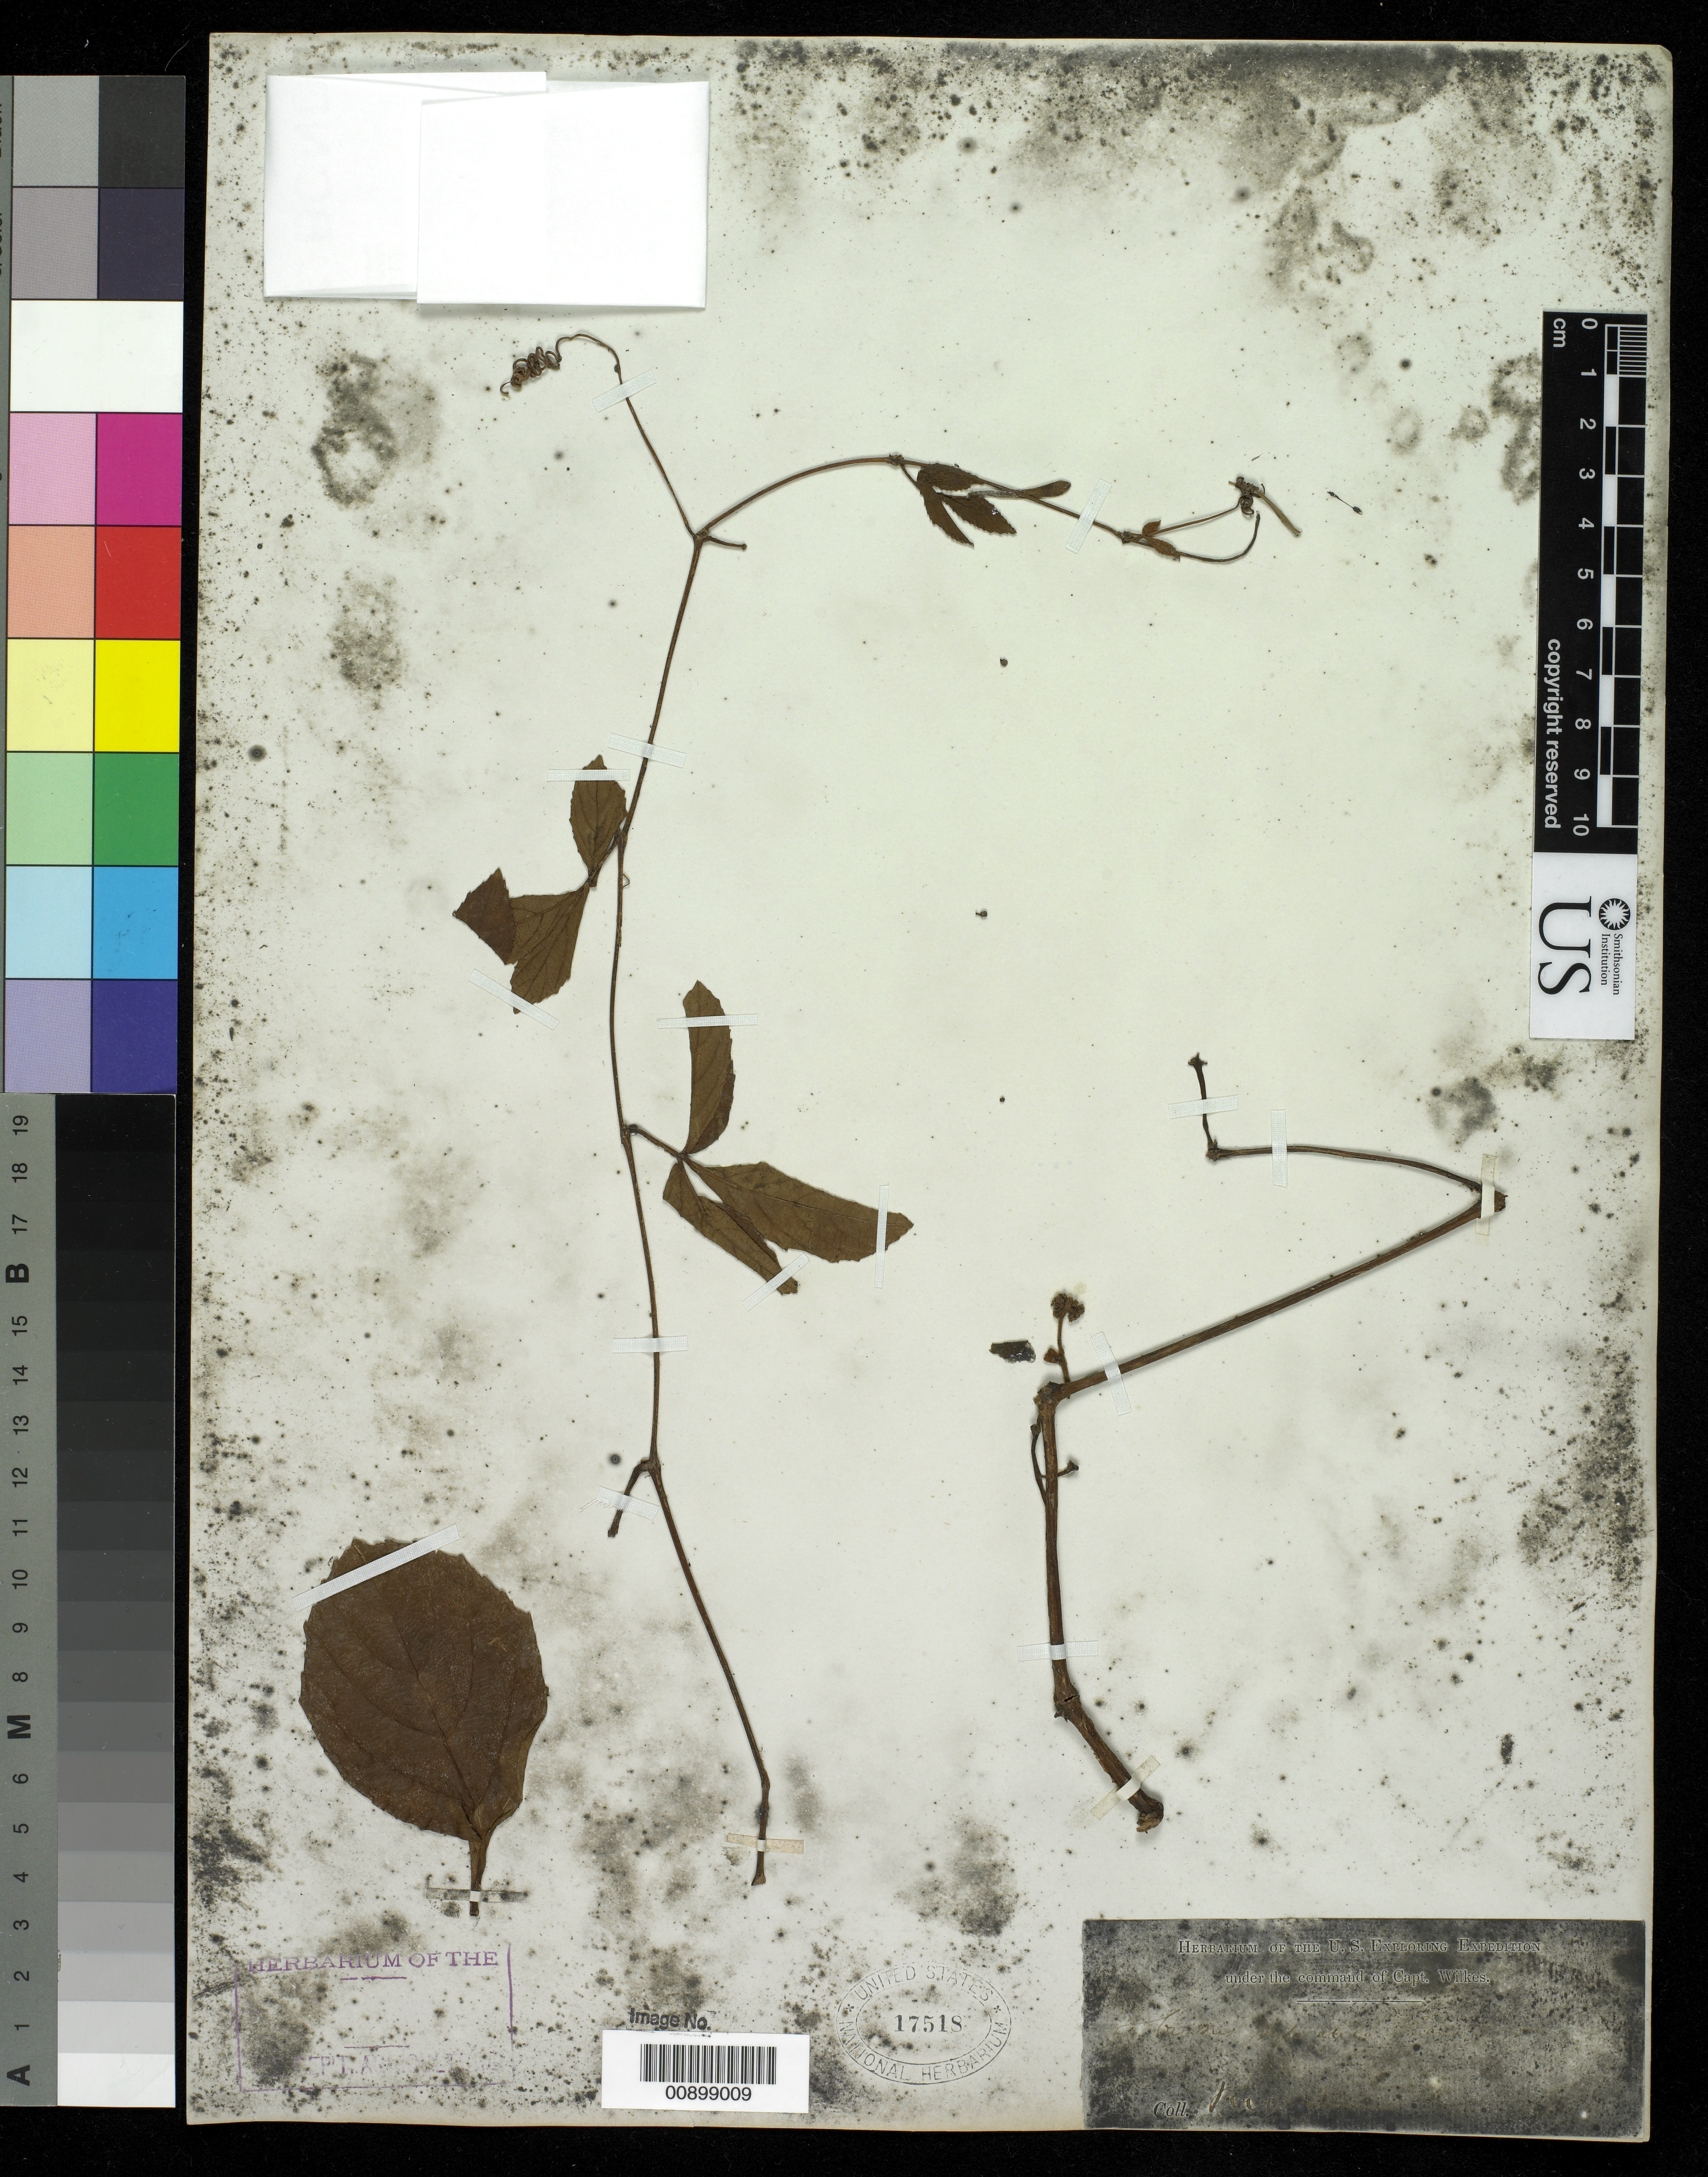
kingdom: Plantae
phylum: Tracheophyta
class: Magnoliopsida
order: Vitales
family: Vitaceae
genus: Cissus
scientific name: Cissus erosa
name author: Rich.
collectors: Wilkes Explor. Exped.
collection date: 1838/1842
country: Brazil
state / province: Rio de Janeiro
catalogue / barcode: US 17518